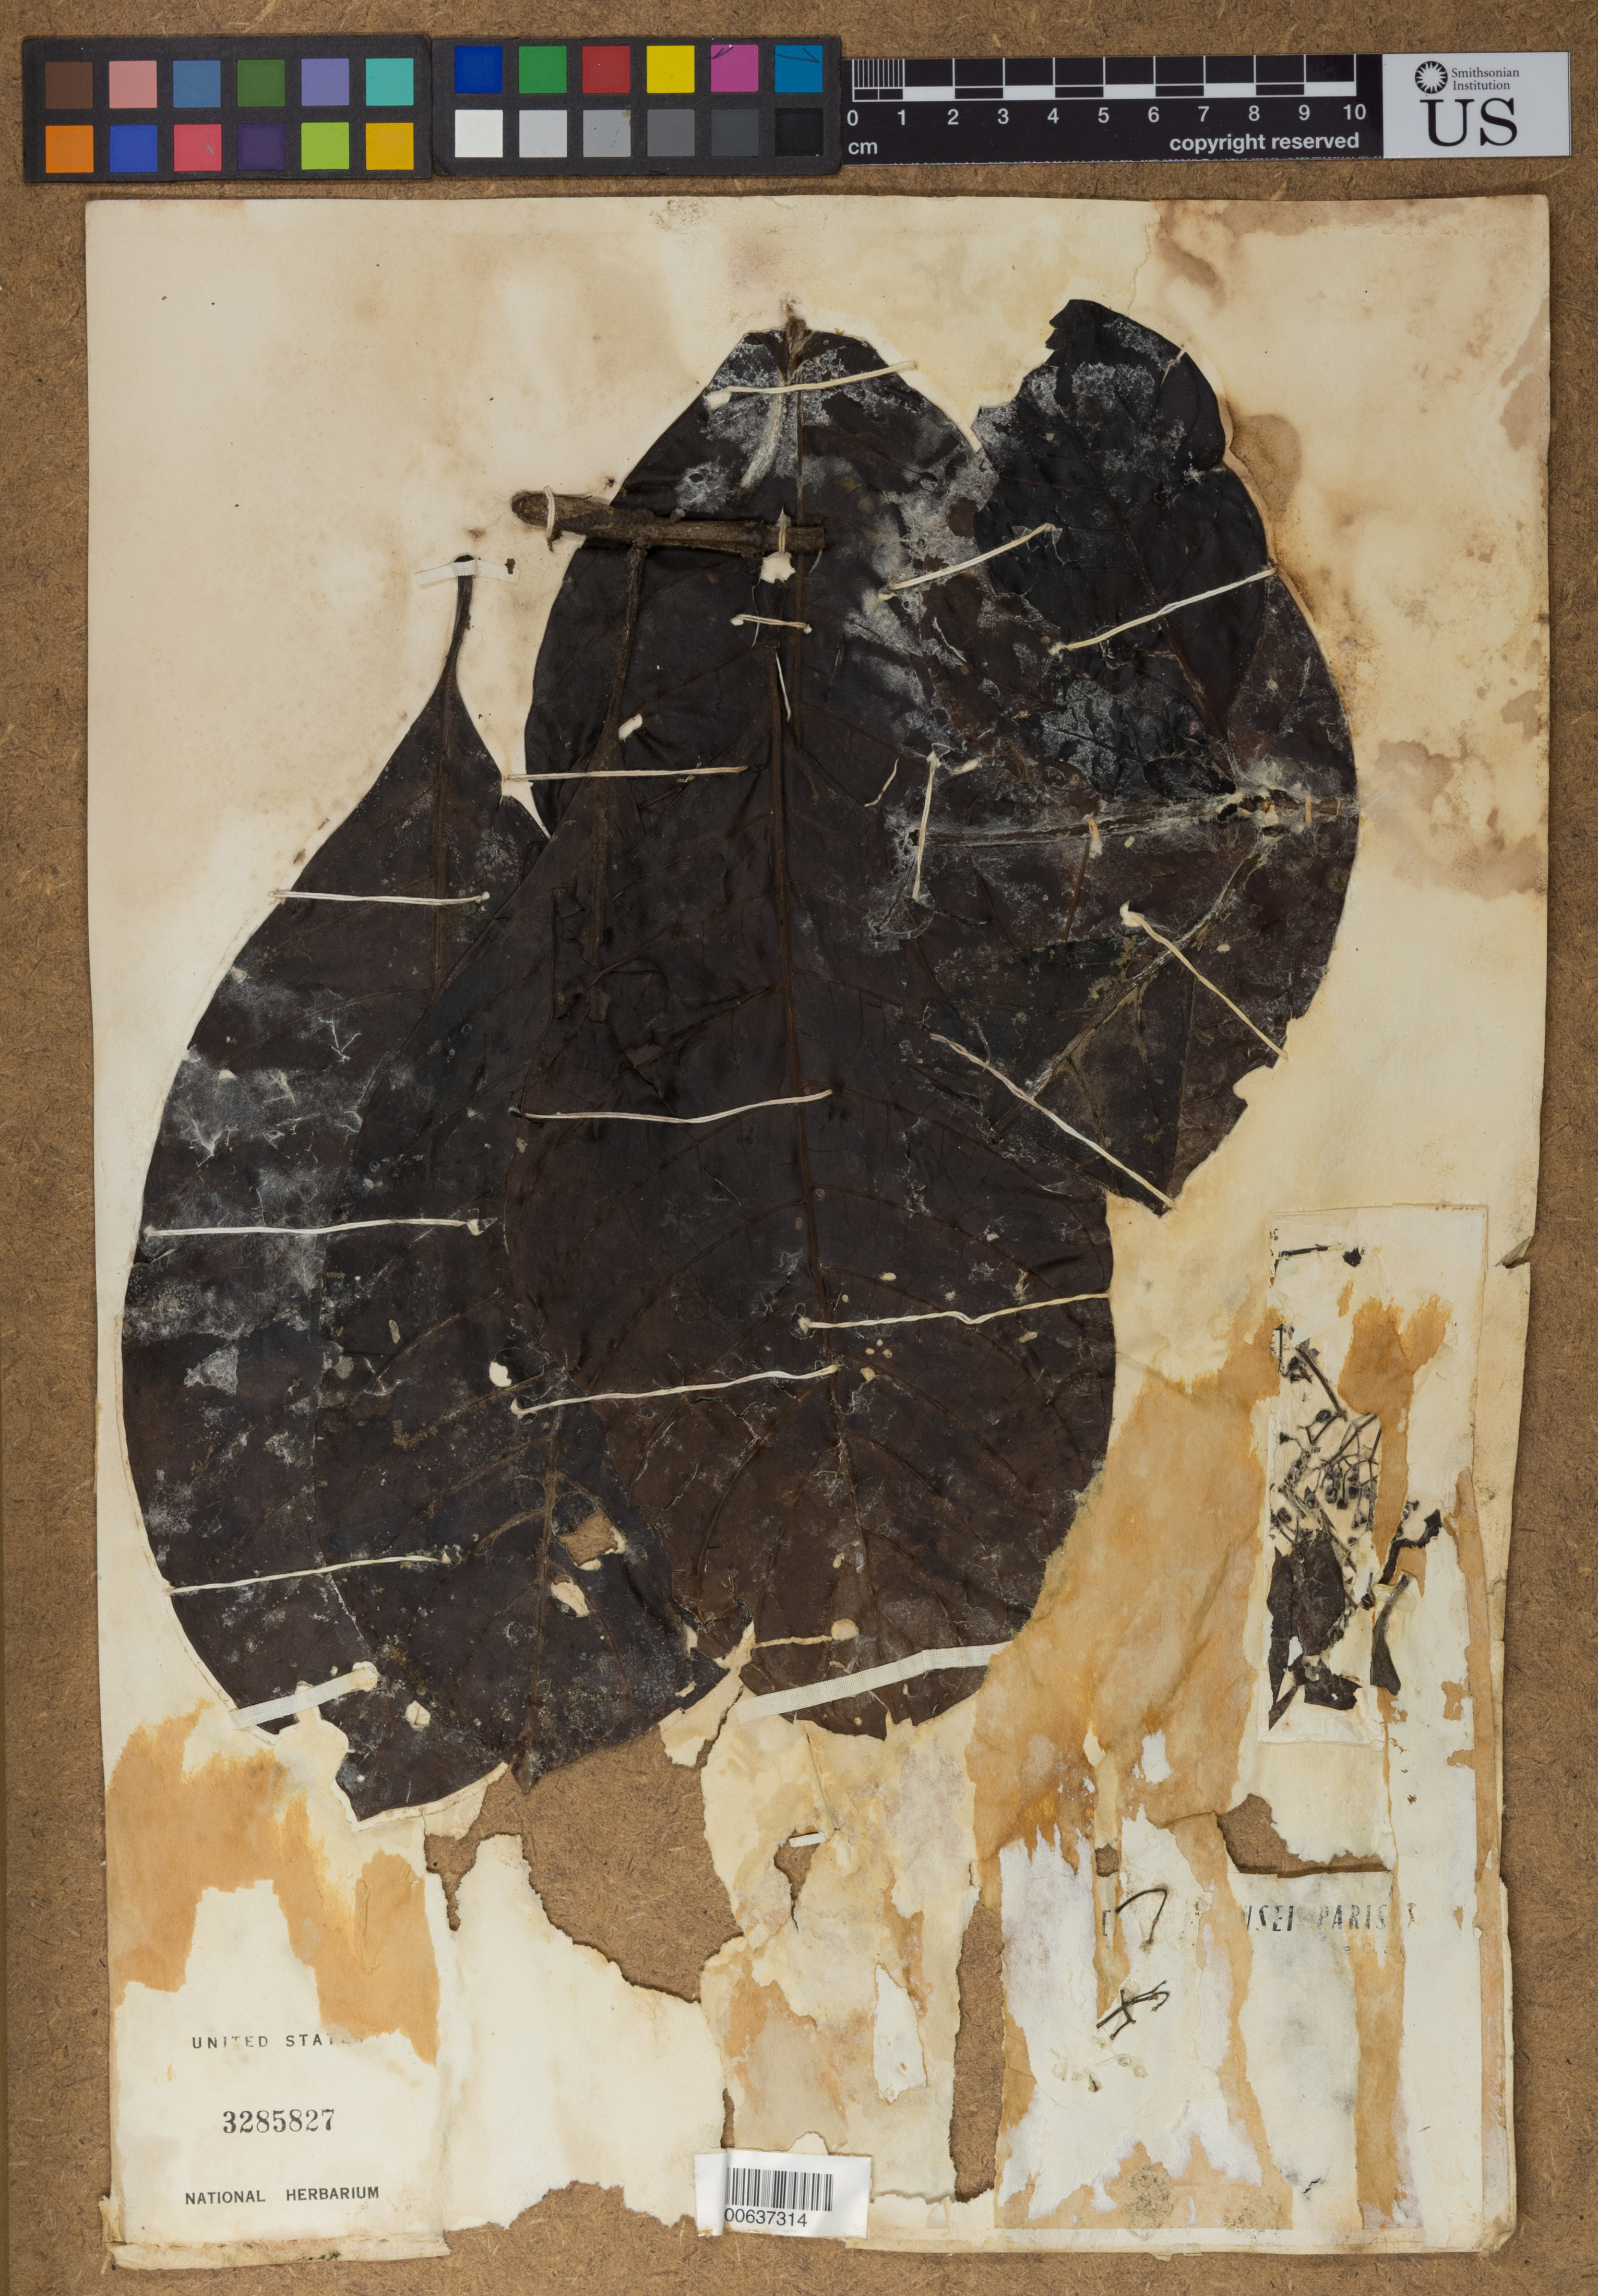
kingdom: Plantae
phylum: Tracheophyta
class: Magnoliopsida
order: Gentianales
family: Rubiaceae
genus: Psychotria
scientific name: Psychotria mapourioides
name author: DC.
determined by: Steyermark, Julian A., (VEN)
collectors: R. Oldeman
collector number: B 2226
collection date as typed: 27-Feb-69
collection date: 1969-02-27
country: French Guiana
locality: Crique la Boue, appartenant a la crique Ipoucin de l'Approuague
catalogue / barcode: US 3285827